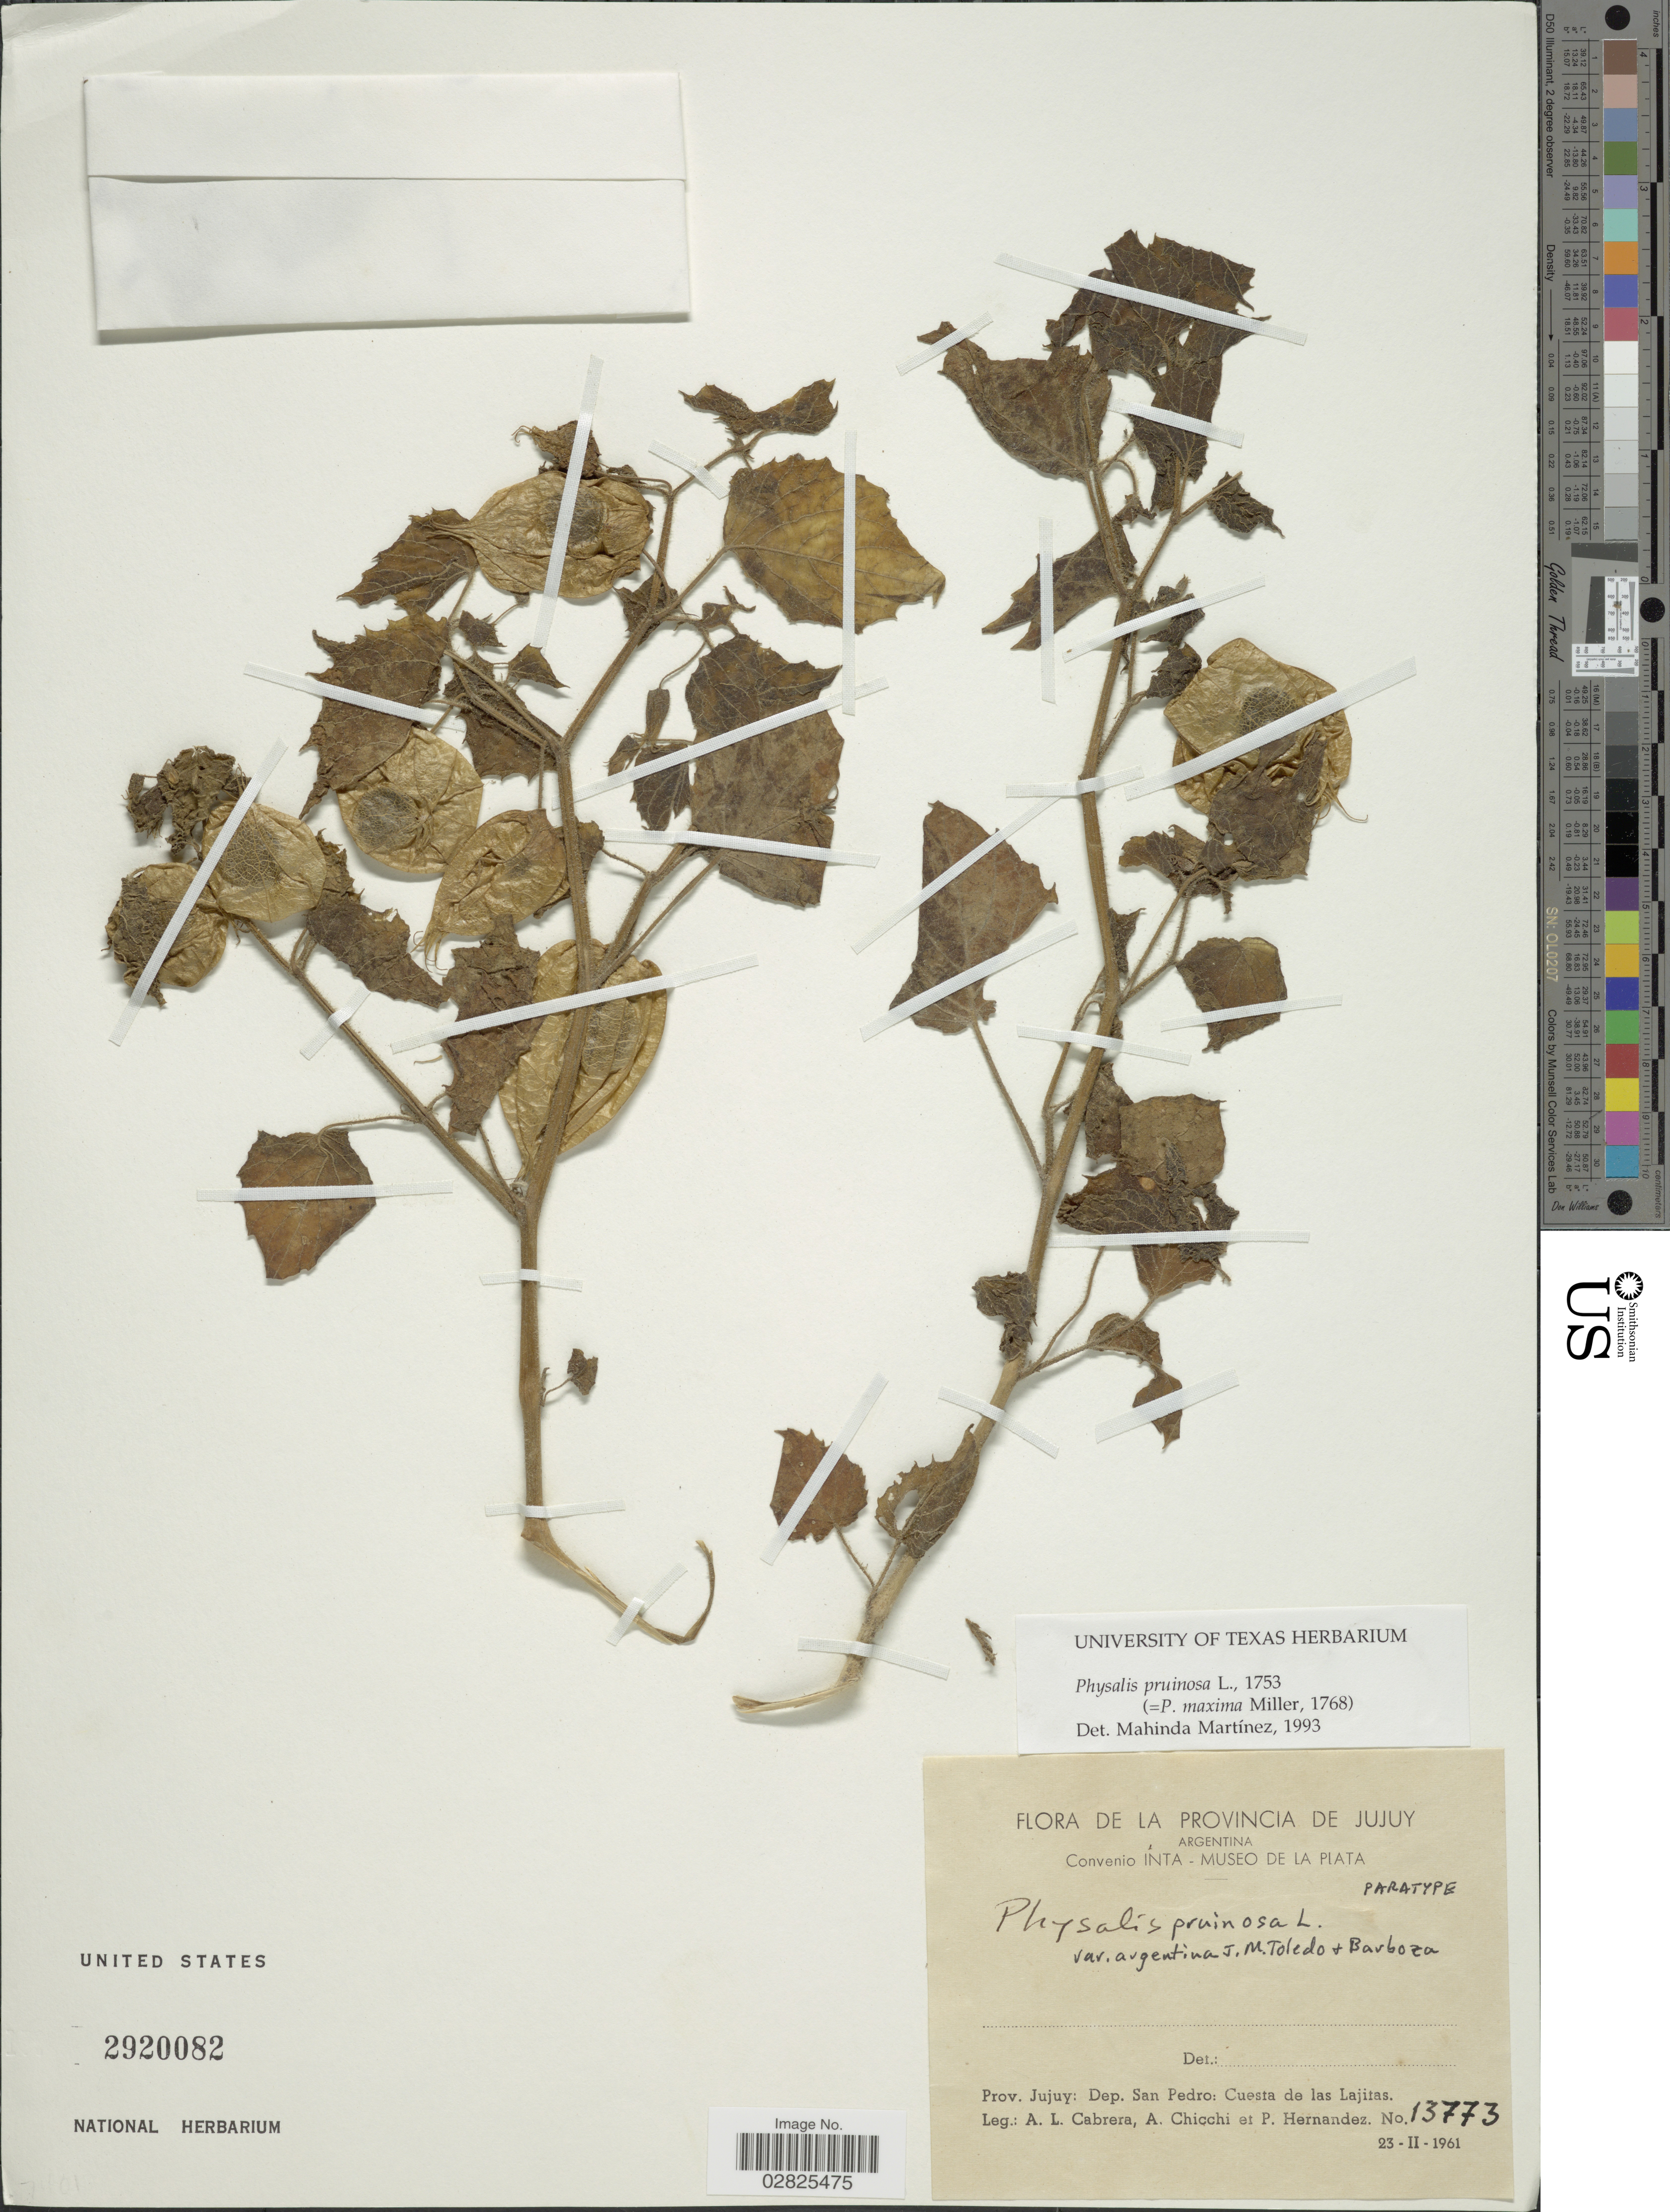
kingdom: Plantae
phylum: Tracheophyta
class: Magnoliopsida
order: Solanales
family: Solanaceae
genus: Physalis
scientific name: Physalis pruinosa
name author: L.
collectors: A. L. Cabrera, A. Chicchi & P. Hernandez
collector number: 13773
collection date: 1961-02-23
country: Argentina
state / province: Jujuy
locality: Dep. San Pedro: Cuesta de las Lajitas.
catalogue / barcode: US 2920082